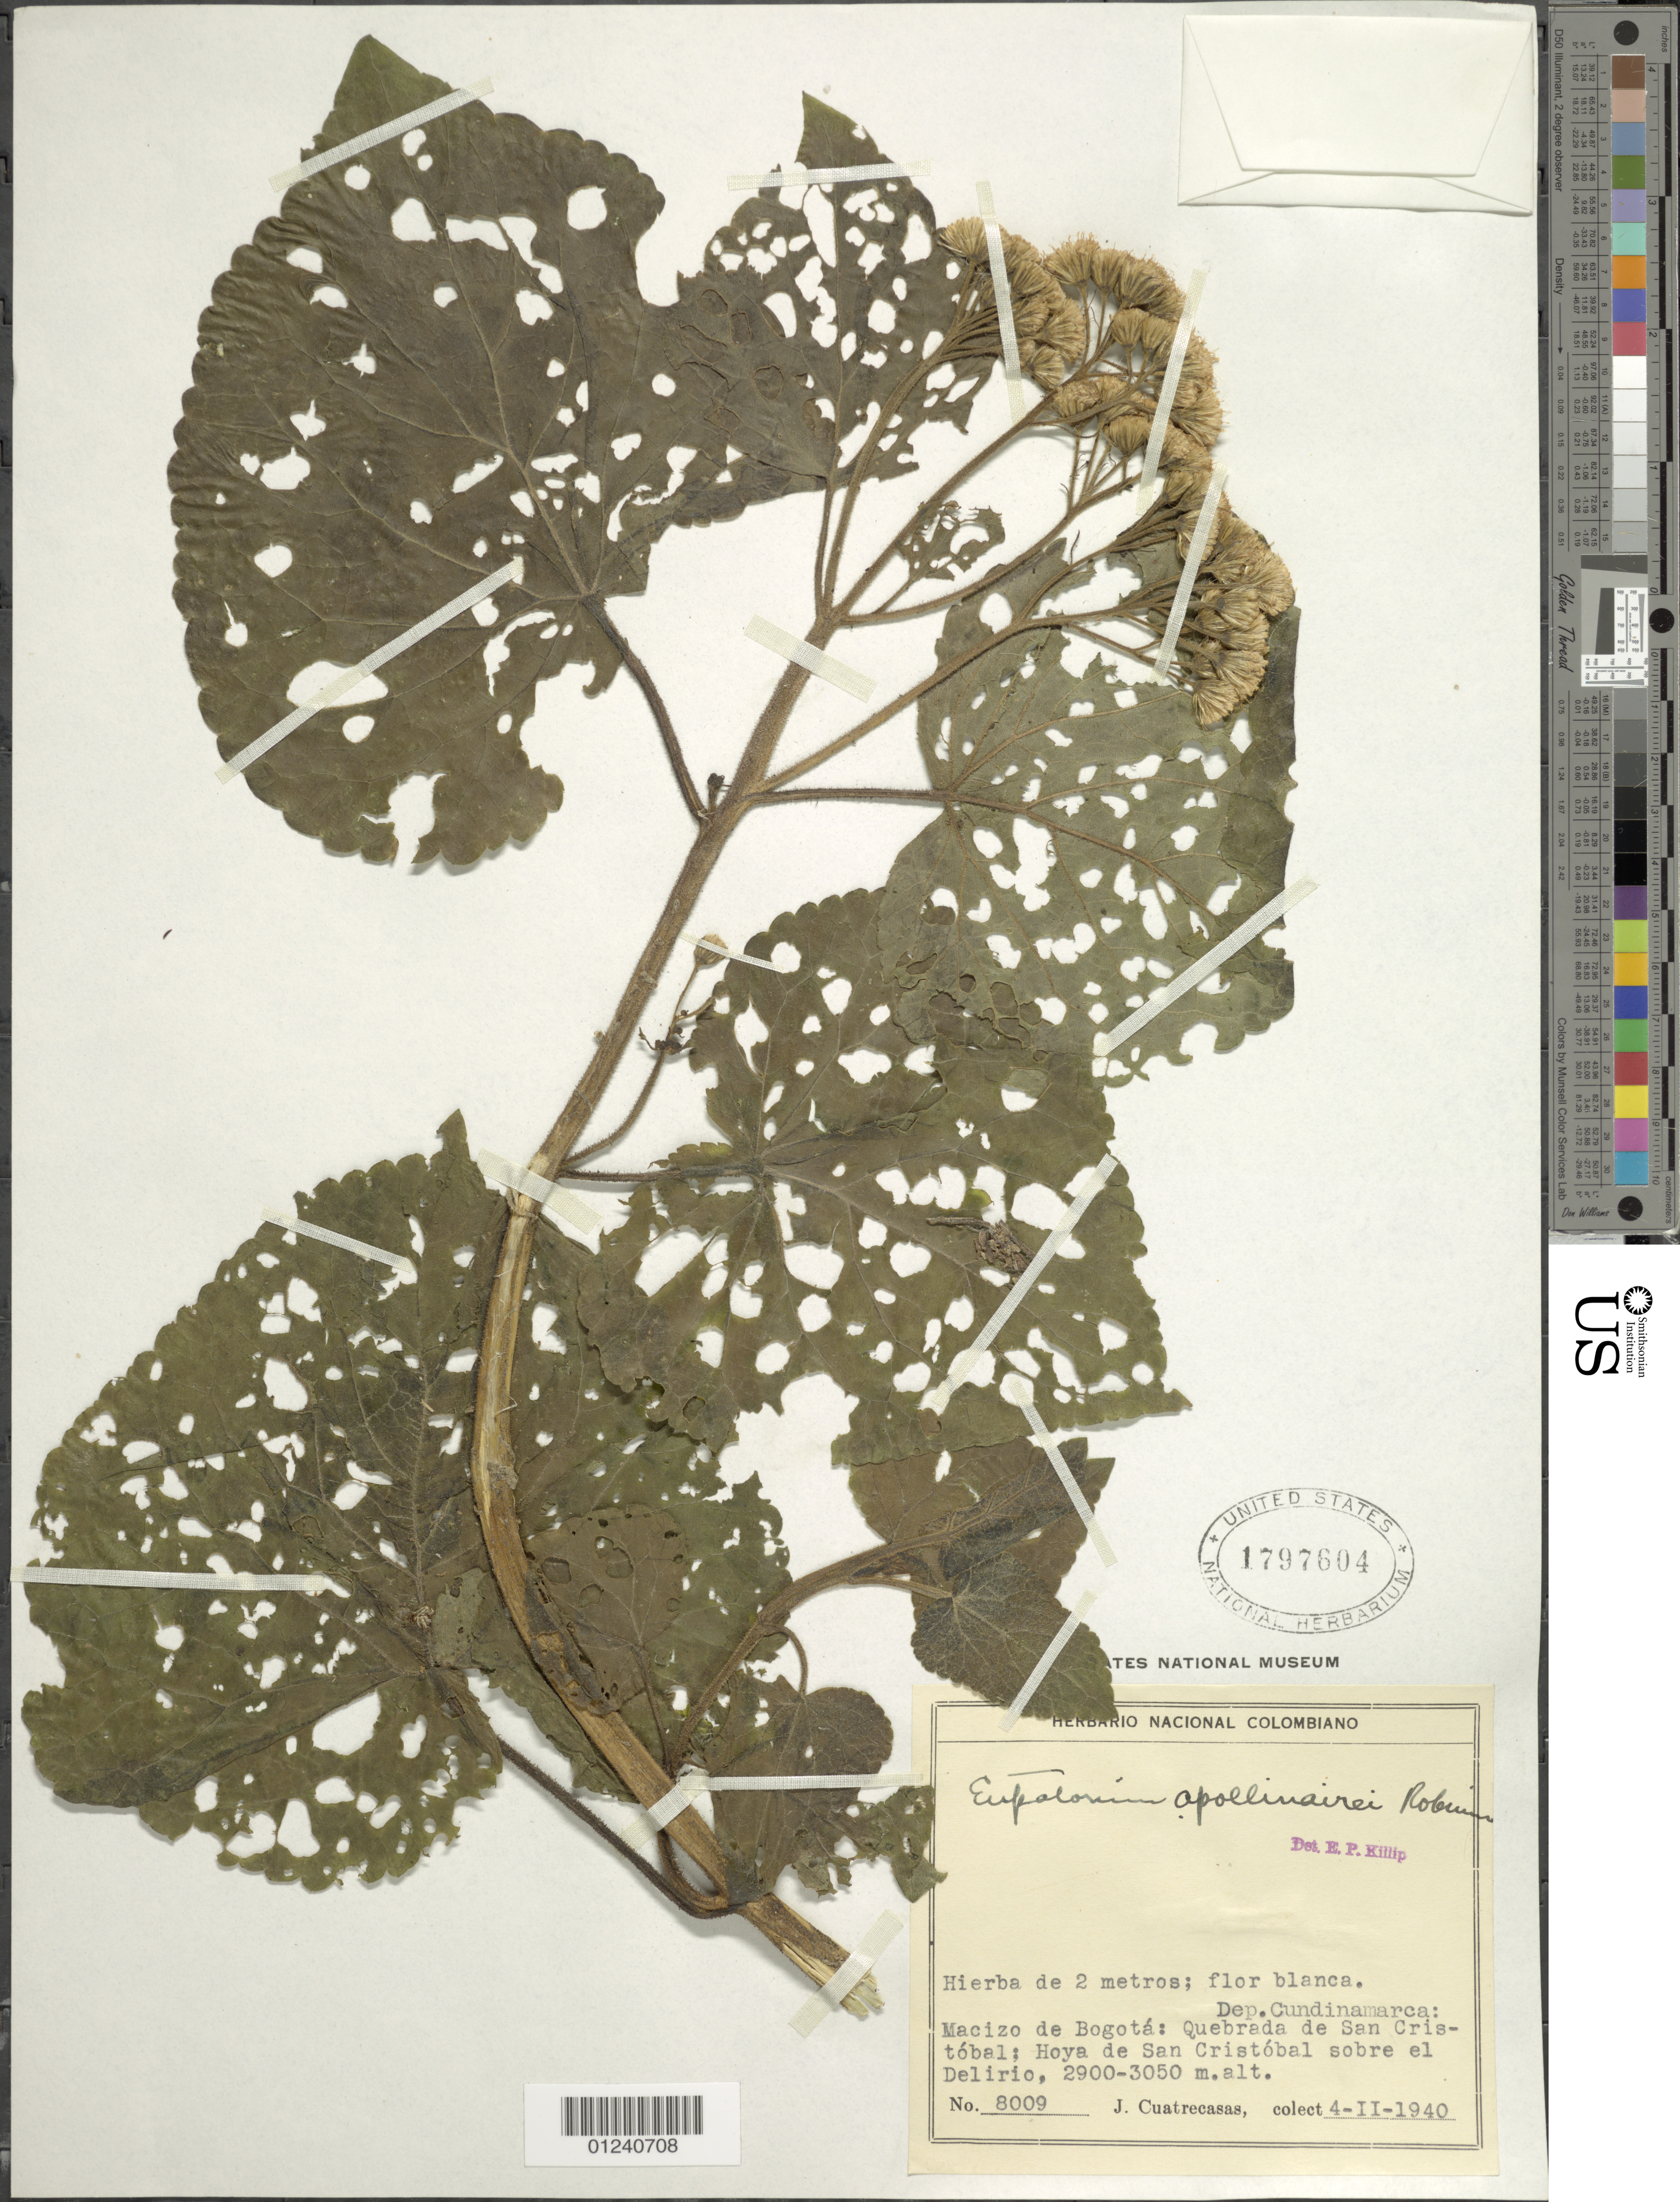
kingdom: Plantae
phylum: Tracheophyta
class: Magnoliopsida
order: Asterales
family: Asteraceae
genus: Ageratina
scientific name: Ageratina apollinairei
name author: (B.L. Rob.) R.M. King & H. Rob.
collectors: J. Cuatrecasas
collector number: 8009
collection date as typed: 04 Feb 1940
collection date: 1940-02-04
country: Colombia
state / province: Cundinamarca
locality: Macizo de Bogota: Quebrada de San Cristobal; Hoya de San Cristobal, sobre el Delirio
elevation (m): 2900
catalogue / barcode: US 1797604